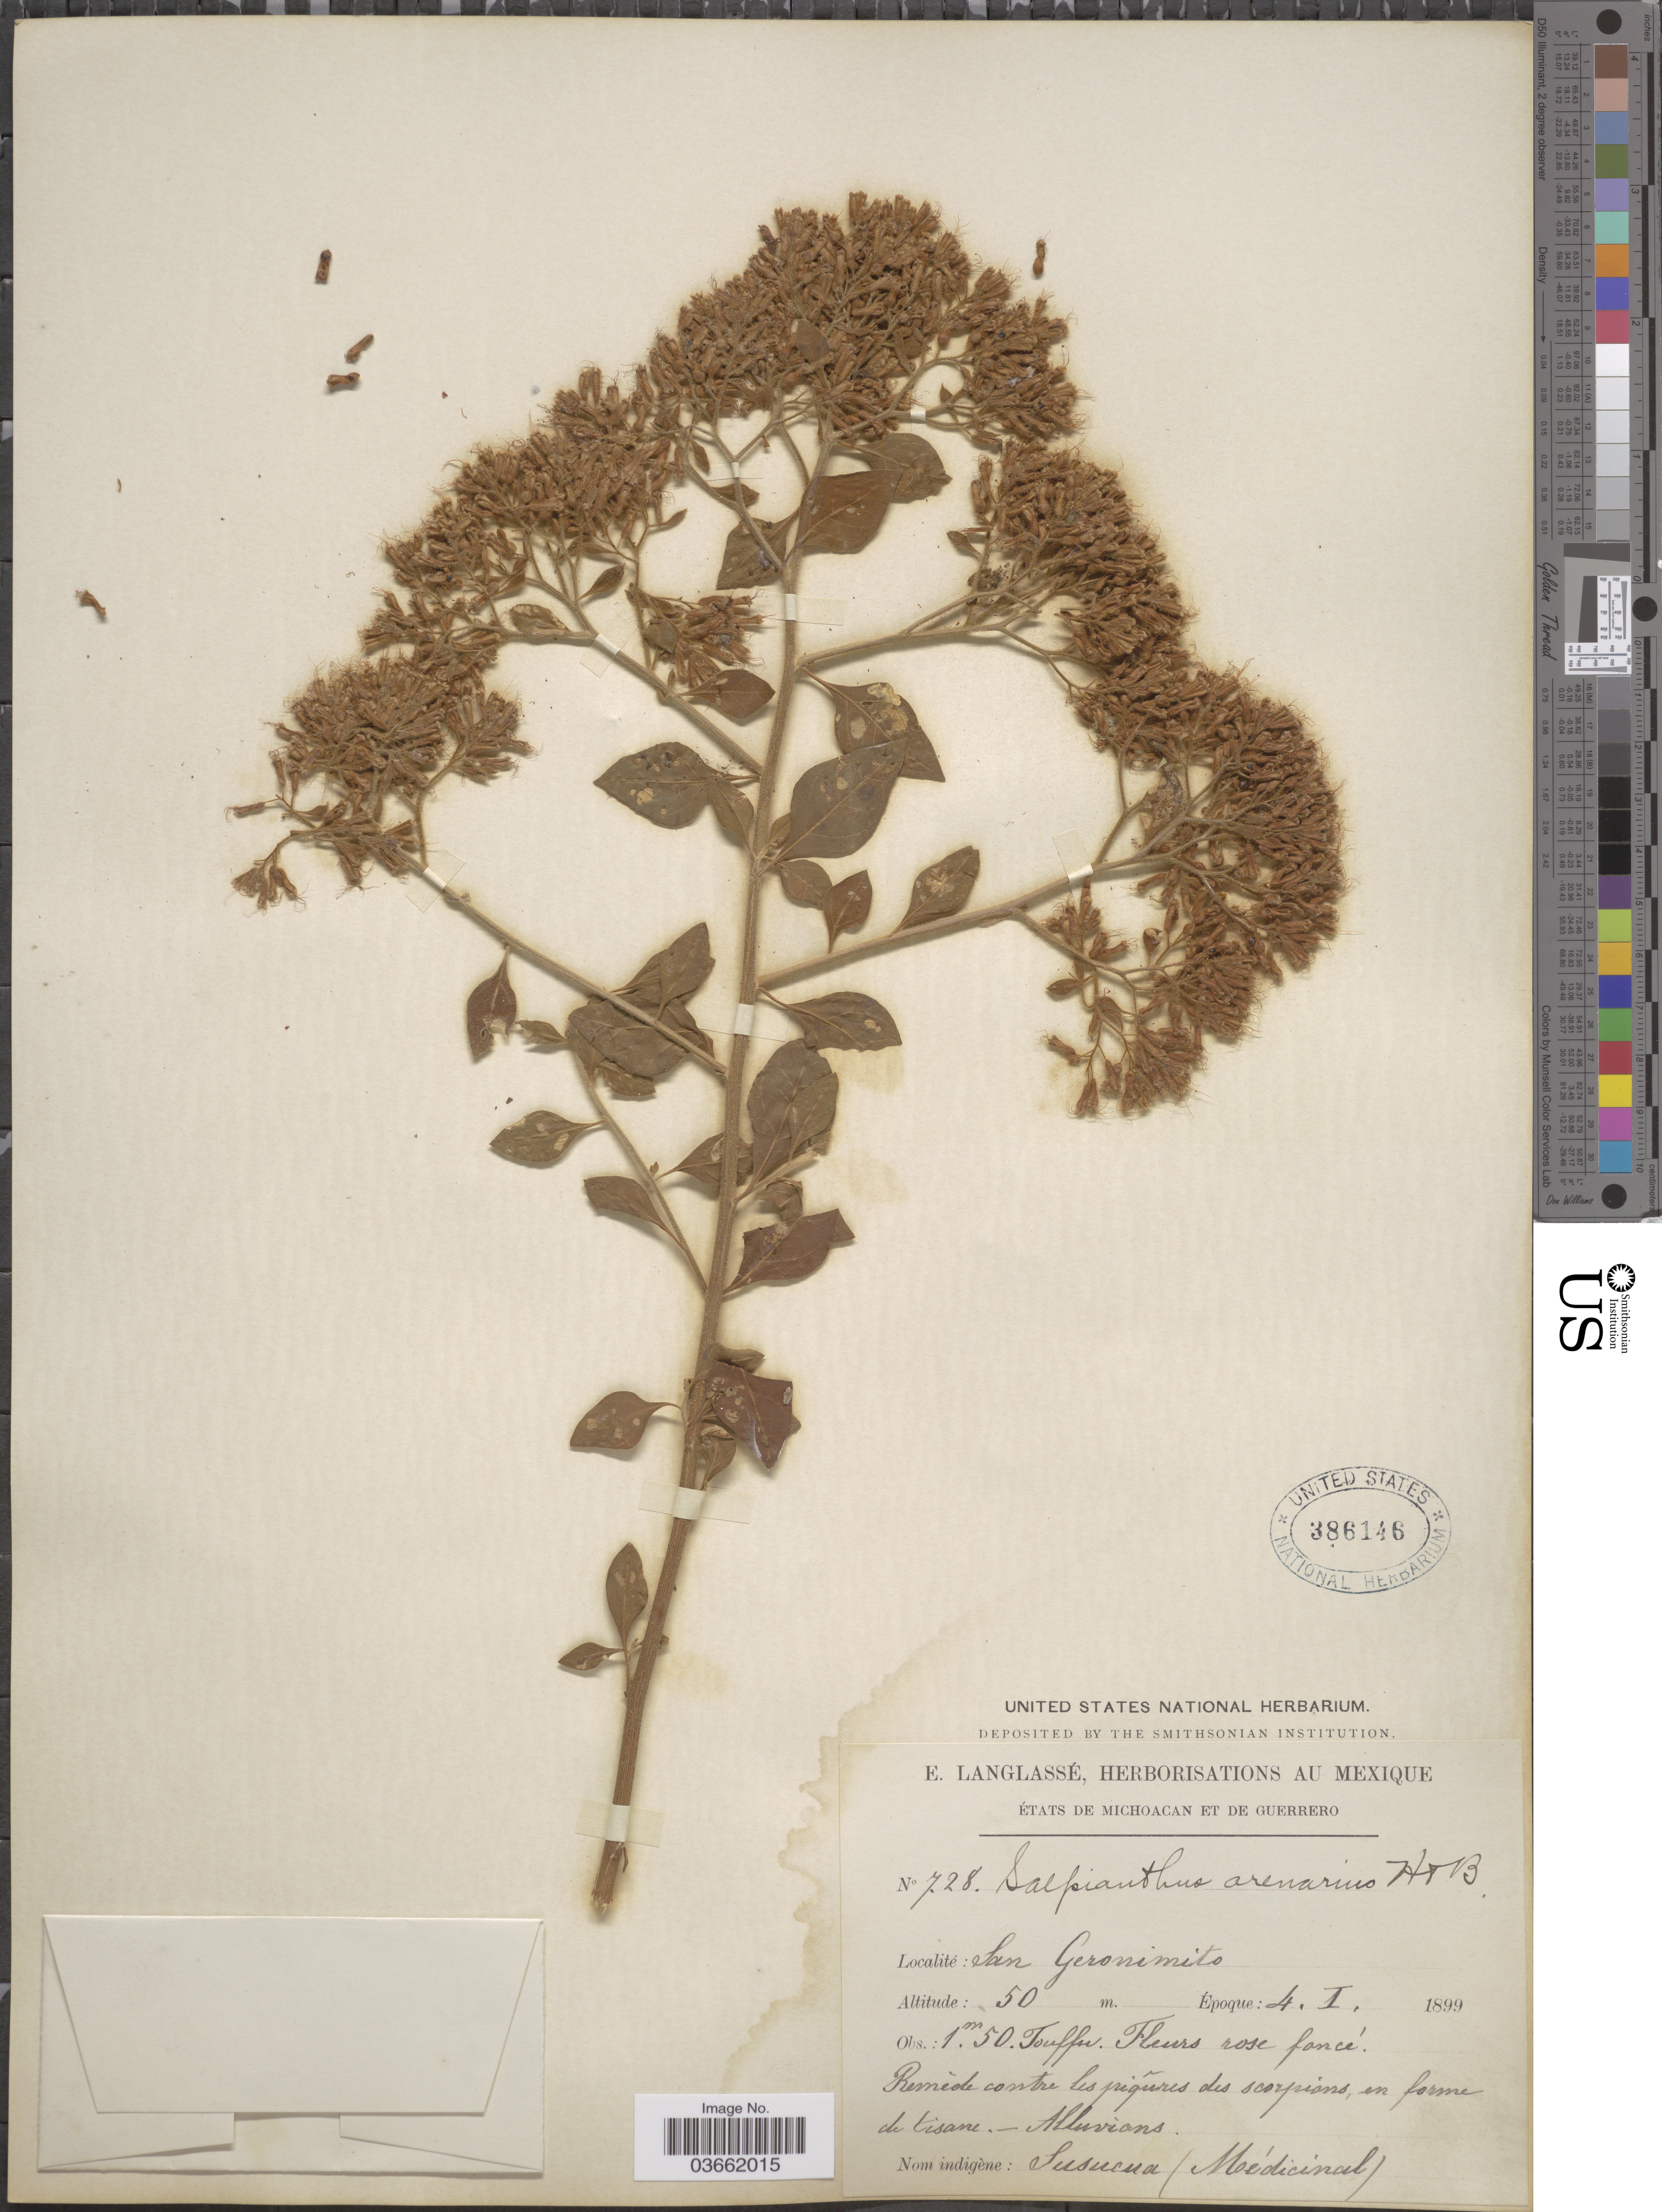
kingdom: Plantae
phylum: Tracheophyta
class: Magnoliopsida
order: Caryophyllales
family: Nyctaginaceae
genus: Salpianthus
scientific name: Salpianthus arenarius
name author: Bonpl.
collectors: E. Langlassé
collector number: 728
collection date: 1899-01-04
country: Mexico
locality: États de Michoacan et de Guerrero. San Geronimito.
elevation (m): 50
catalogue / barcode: US 386146